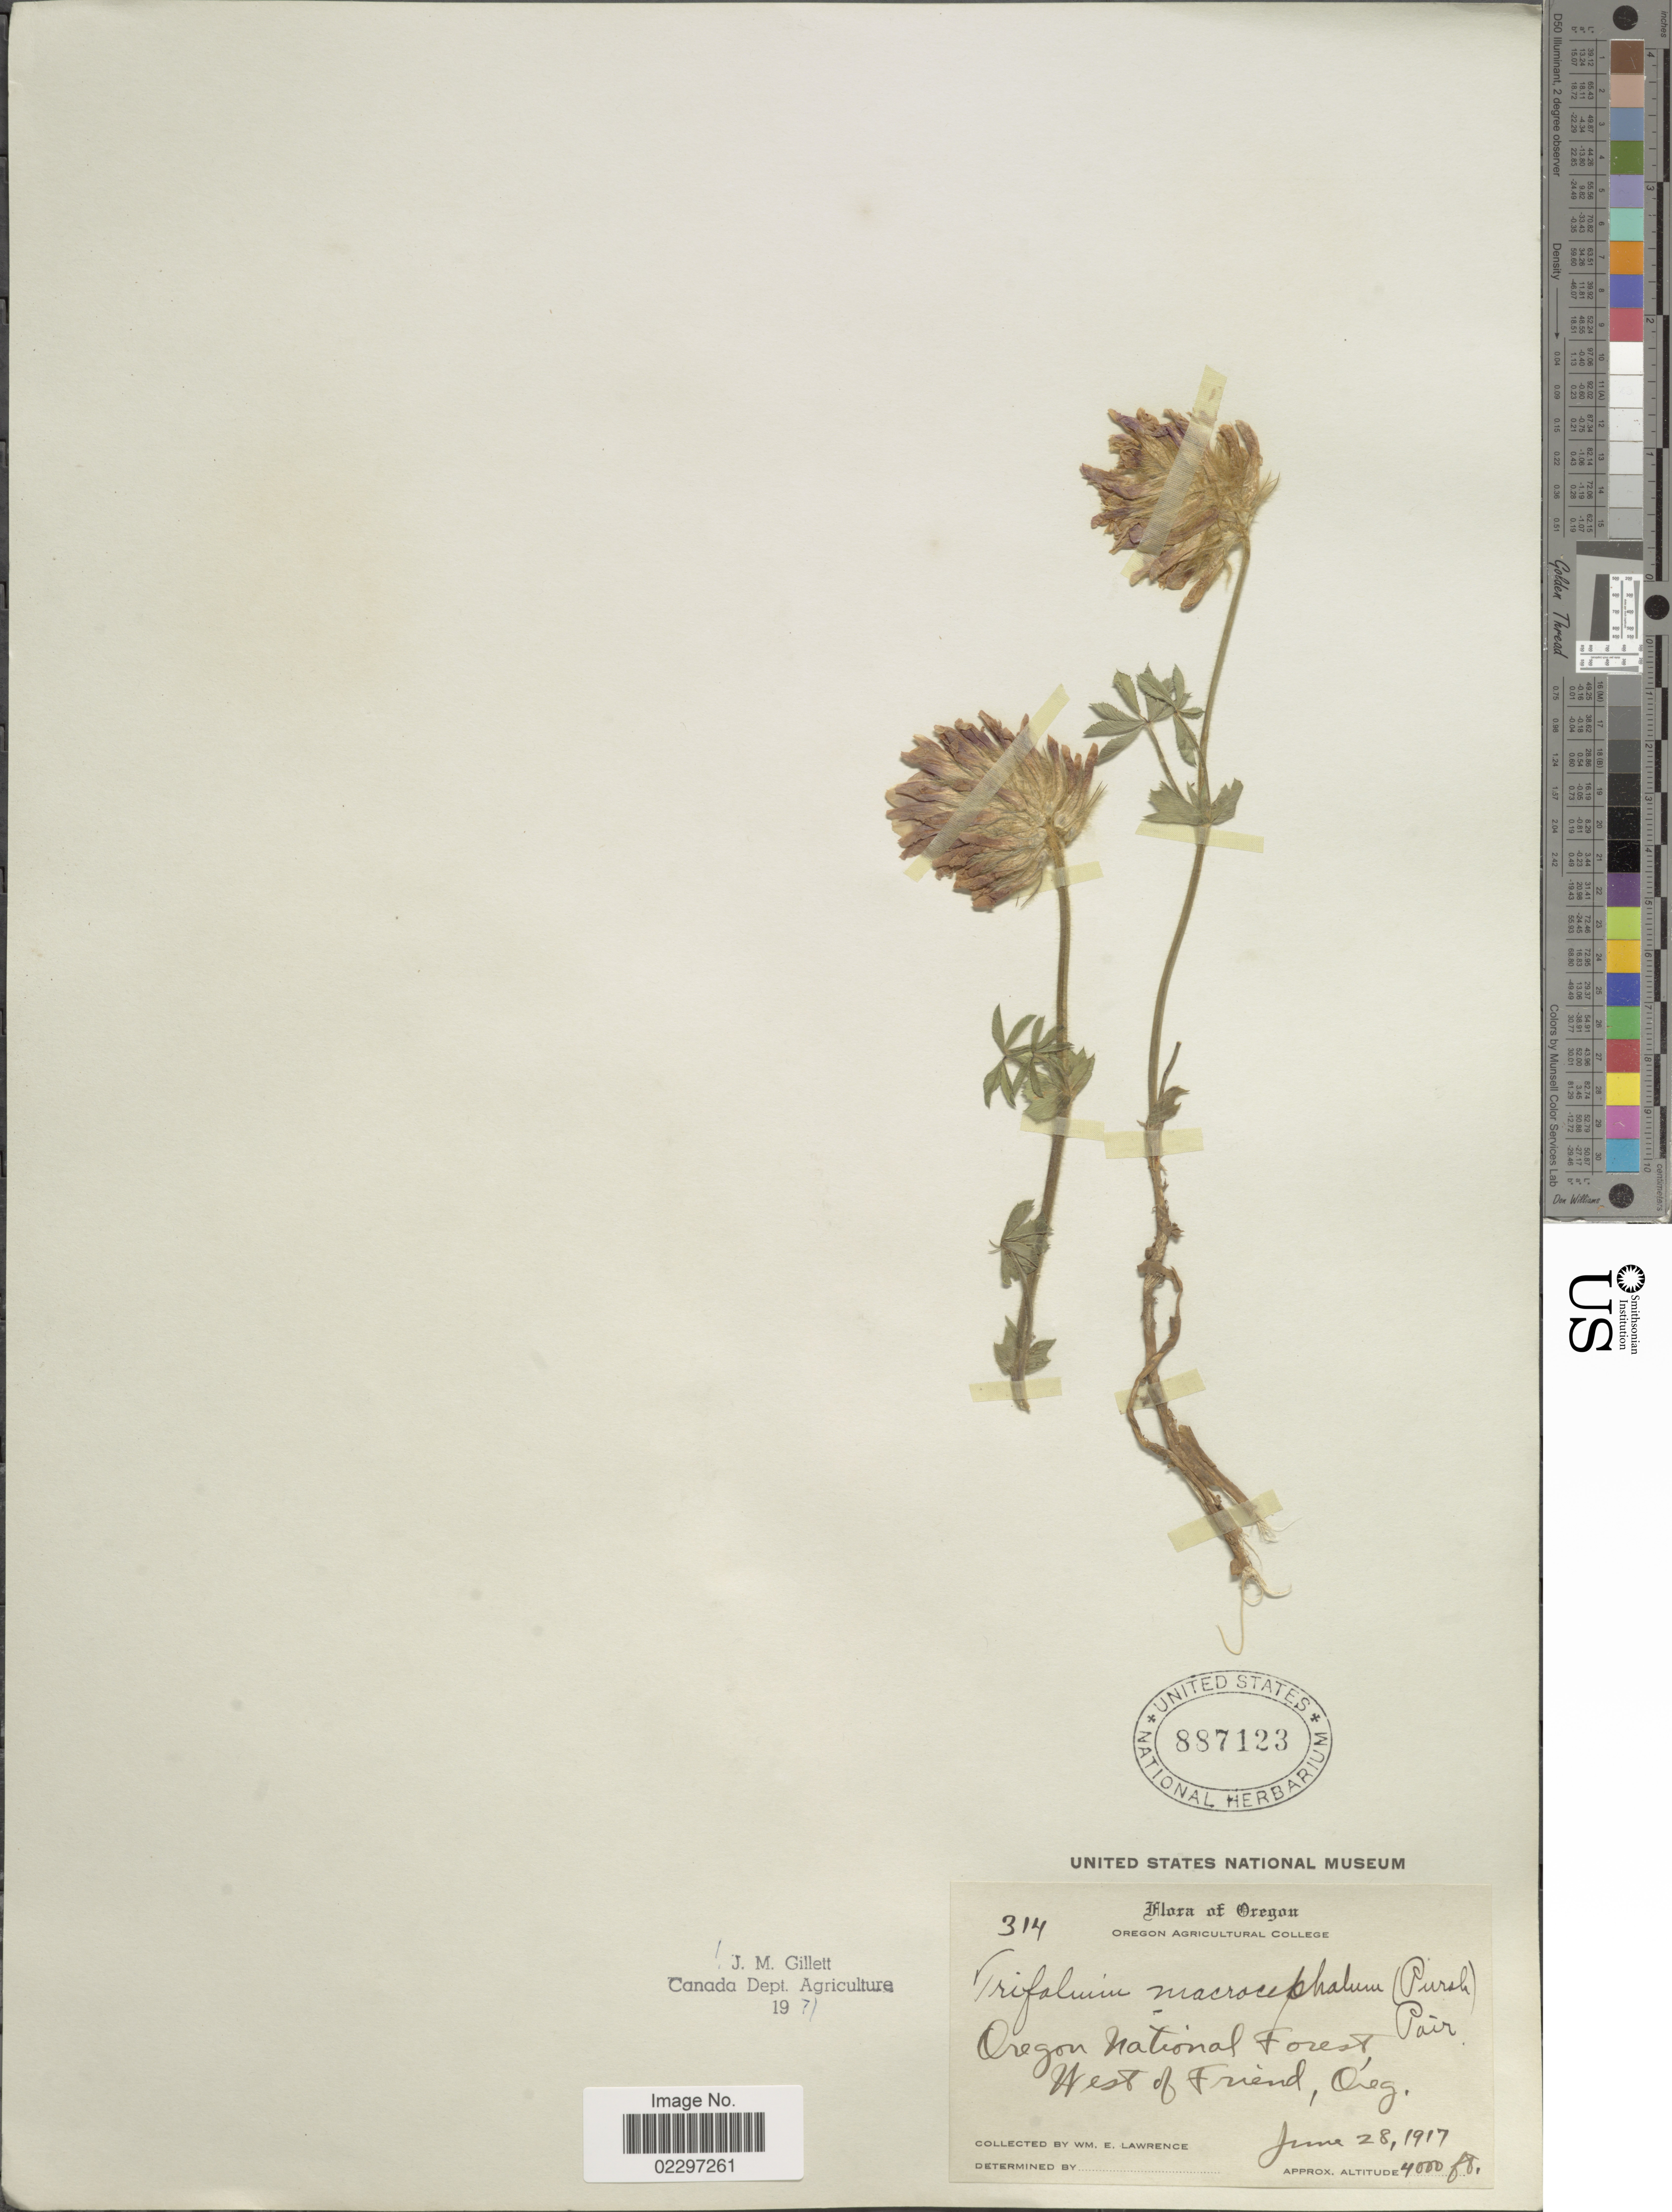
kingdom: Plantae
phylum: Tracheophyta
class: Magnoliopsida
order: Fabales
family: Fabaceae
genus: Trifolium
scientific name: Trifolium macrocephalum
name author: (Pursh) Poir.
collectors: W. Lawrence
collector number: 314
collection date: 1917-06-28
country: United States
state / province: Oregon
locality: Oregon National Forest, West of Friend, Oreg.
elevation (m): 1219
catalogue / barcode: US 887123